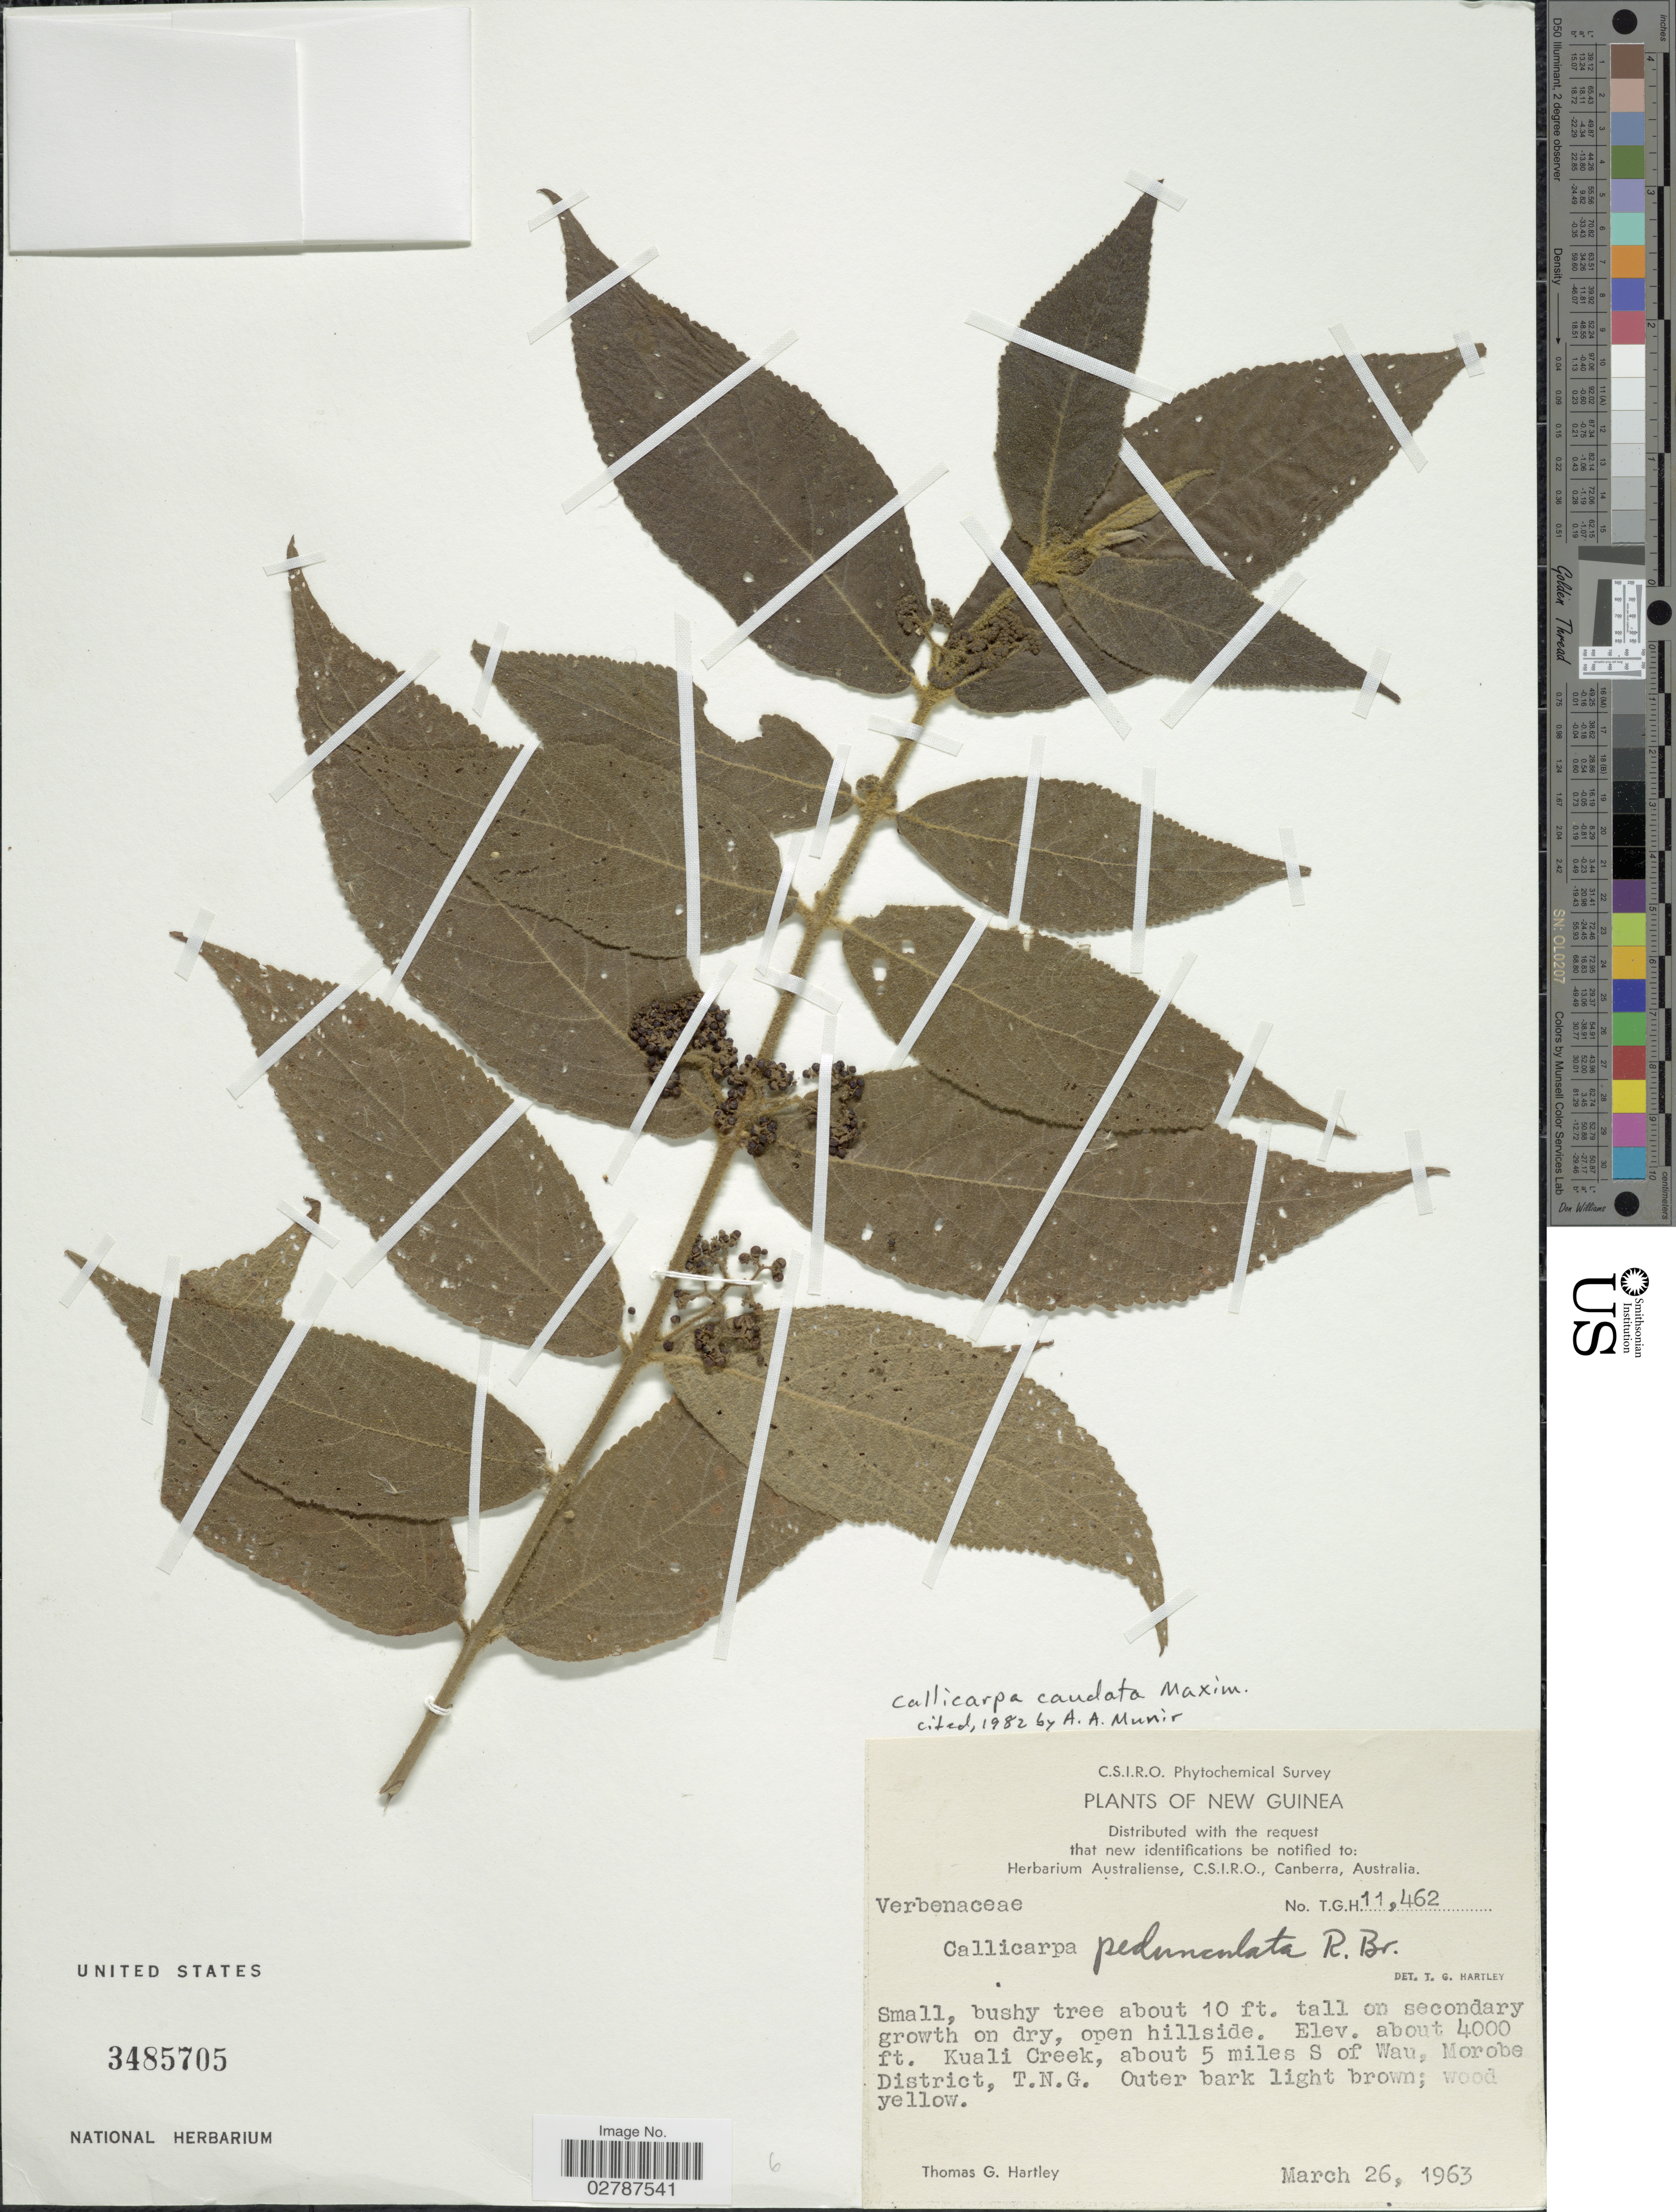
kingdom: Plantae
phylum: Tracheophyta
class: Magnoliopsida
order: Lamiales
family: Lamiaceae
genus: Callicarpa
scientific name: Callicarpa caudata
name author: Maxim.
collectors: T. G. Hartley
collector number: TGH11462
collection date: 1963-03-26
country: Papua New Guinea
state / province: Morobe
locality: New Guinea. Kuali Creek, about 5 miles S of Wau, Morobe District, T.N.G.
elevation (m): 1219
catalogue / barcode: US 3485705